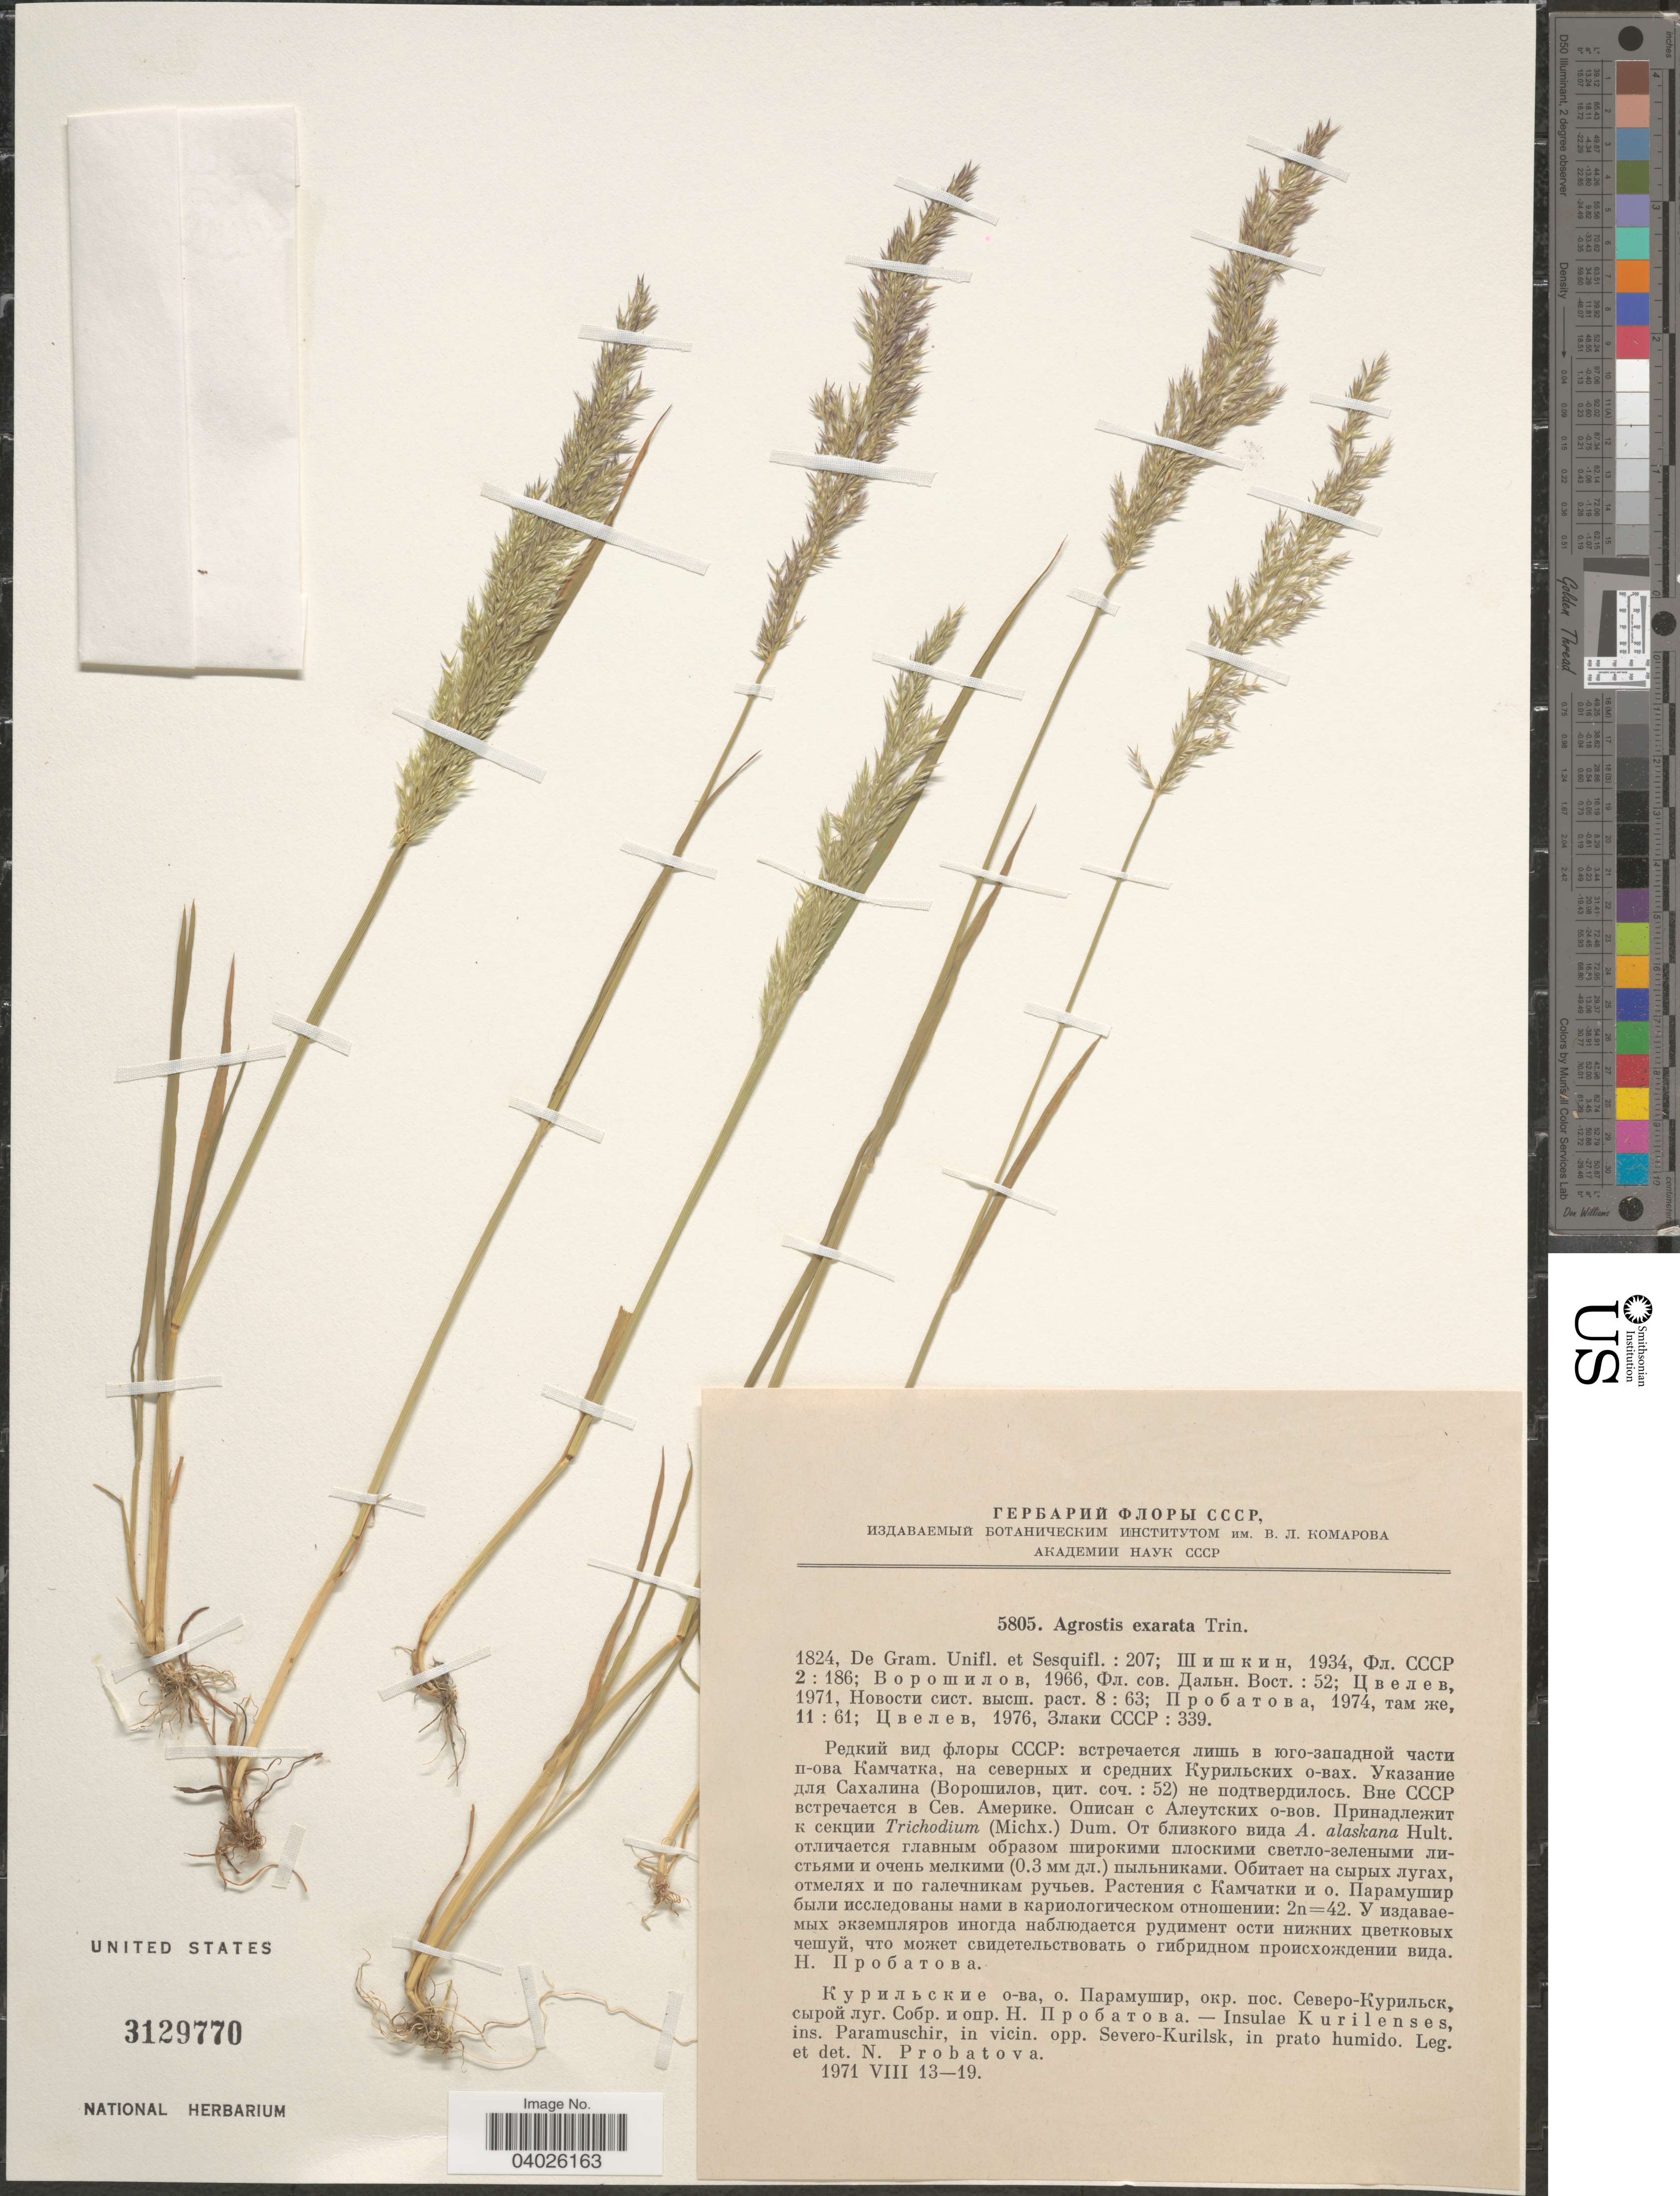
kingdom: Plantae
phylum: Tracheophyta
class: Liliopsida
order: Poales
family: Poaceae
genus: Agrostis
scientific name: Agrostis exarata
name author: Trin.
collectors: N. S. Probatova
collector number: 5805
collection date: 1971-08-13/1971-08-19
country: Russian Federation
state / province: Sakhalin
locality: Insulae Kurilenses, ins. Paramuschir, in vicin. opp. Severo-Kurilsk.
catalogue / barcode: US 3129770